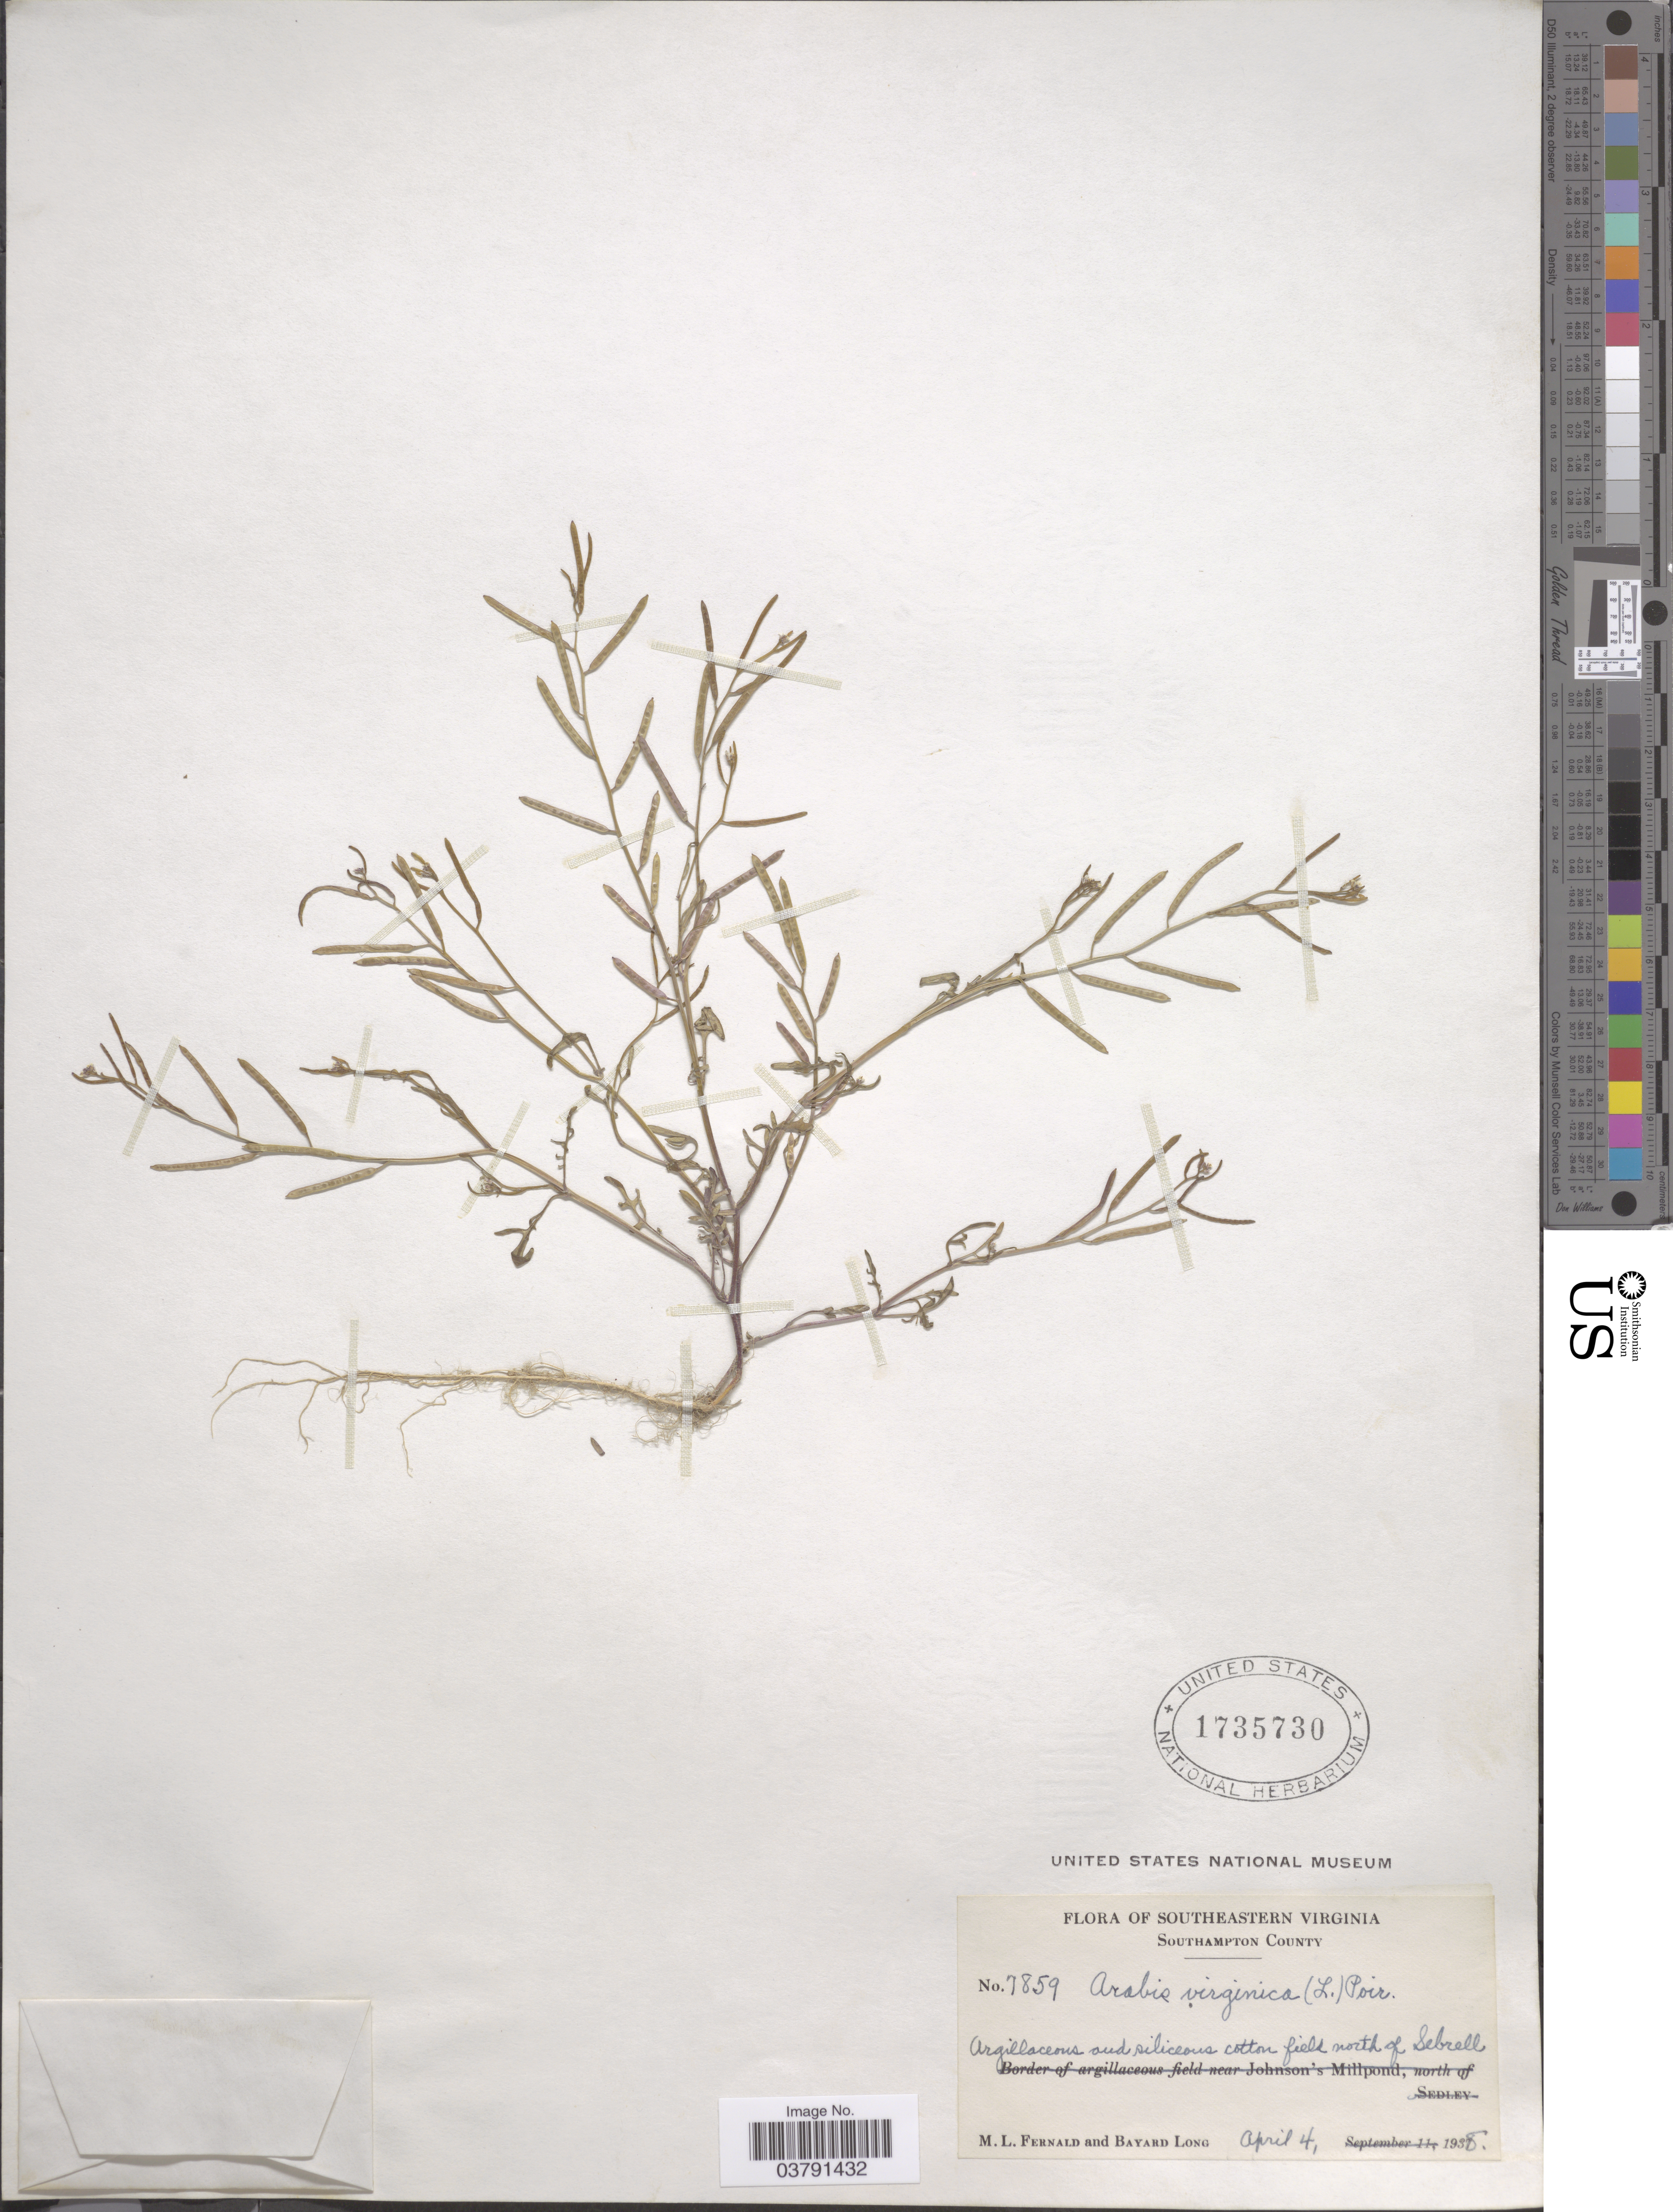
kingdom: Plantae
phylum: Tracheophyta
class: Magnoliopsida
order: Brassicales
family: Brassicaceae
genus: Planodes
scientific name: Planodes virginicum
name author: (L.) Greene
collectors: M. L. Fernald & B. Long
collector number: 7859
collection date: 1938-04-04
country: United States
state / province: Virginia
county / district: Southampton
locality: Southeastern Virginia. Southampton County. Cotton field north of Sebrell.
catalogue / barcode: US 1735730